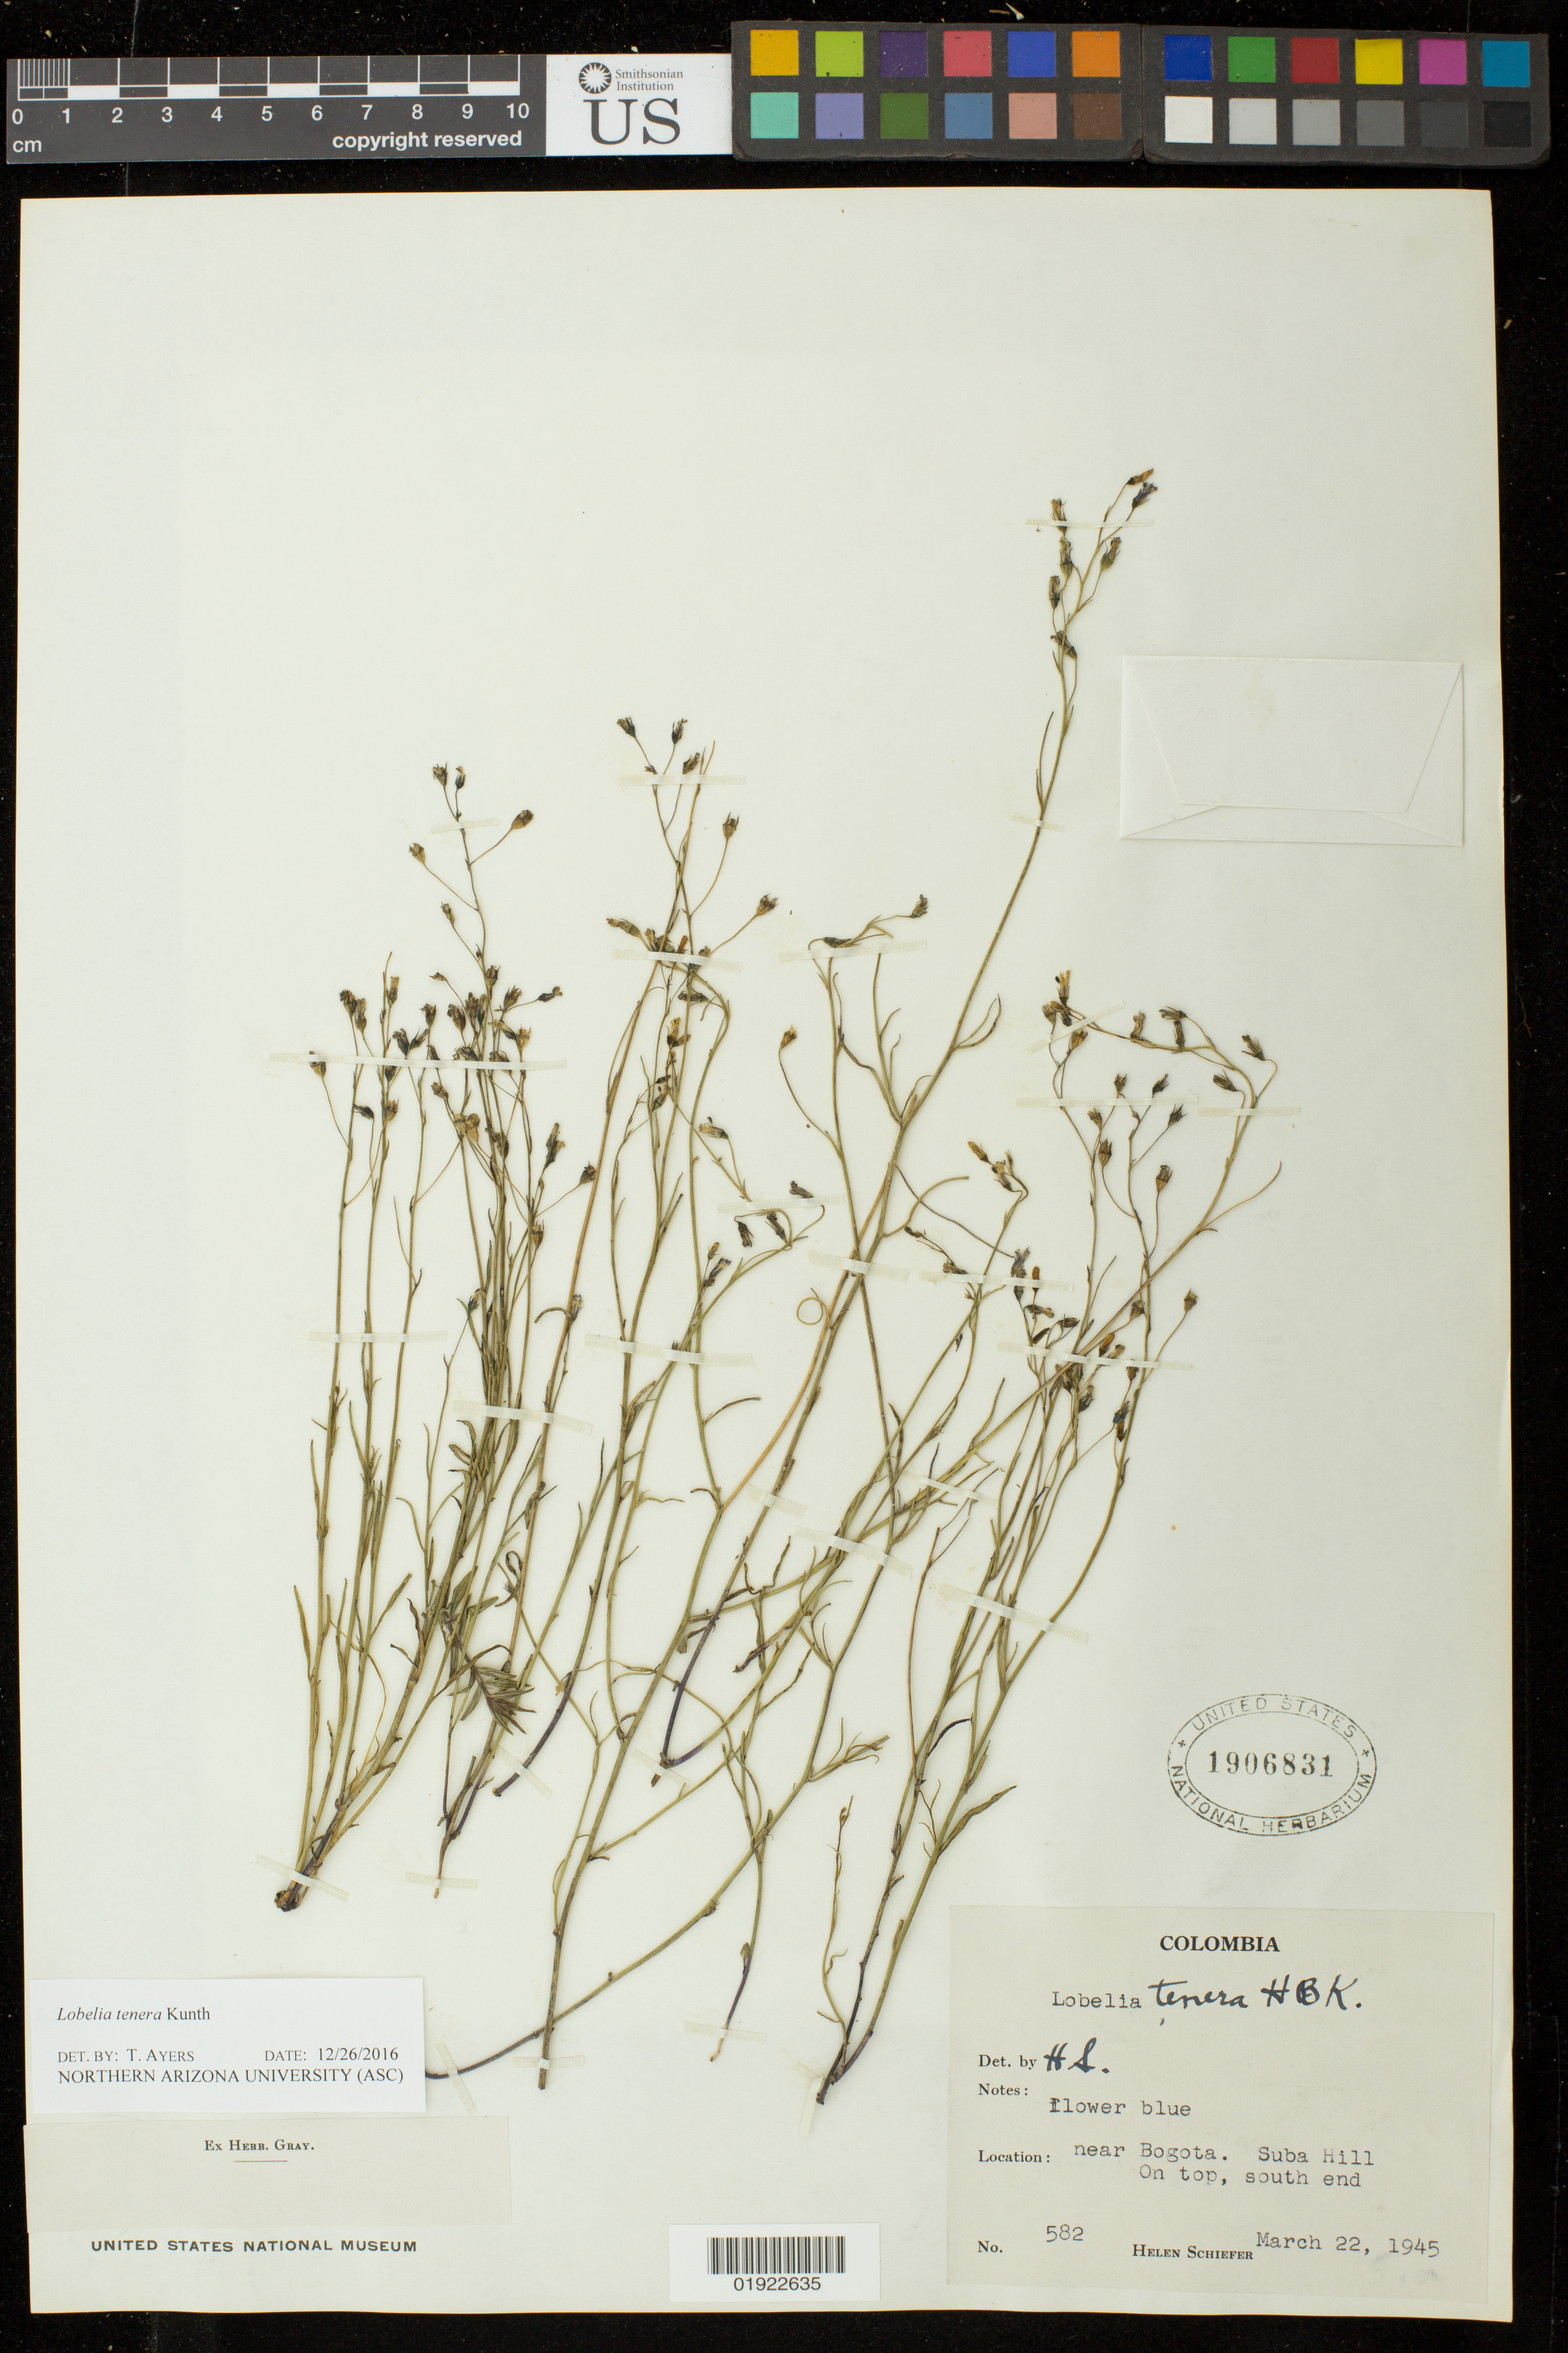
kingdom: Plantae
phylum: Tracheophyta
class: Magnoliopsida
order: Asterales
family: Campanulaceae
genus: Lobelia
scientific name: Lobelia tenera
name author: Kunth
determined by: Ayers, Tina J.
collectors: H. Schiefer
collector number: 582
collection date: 1945-03-22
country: Colombia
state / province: Cundinamarca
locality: Near Bogota. Suba Hill. On top, south end.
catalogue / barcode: US 1906831